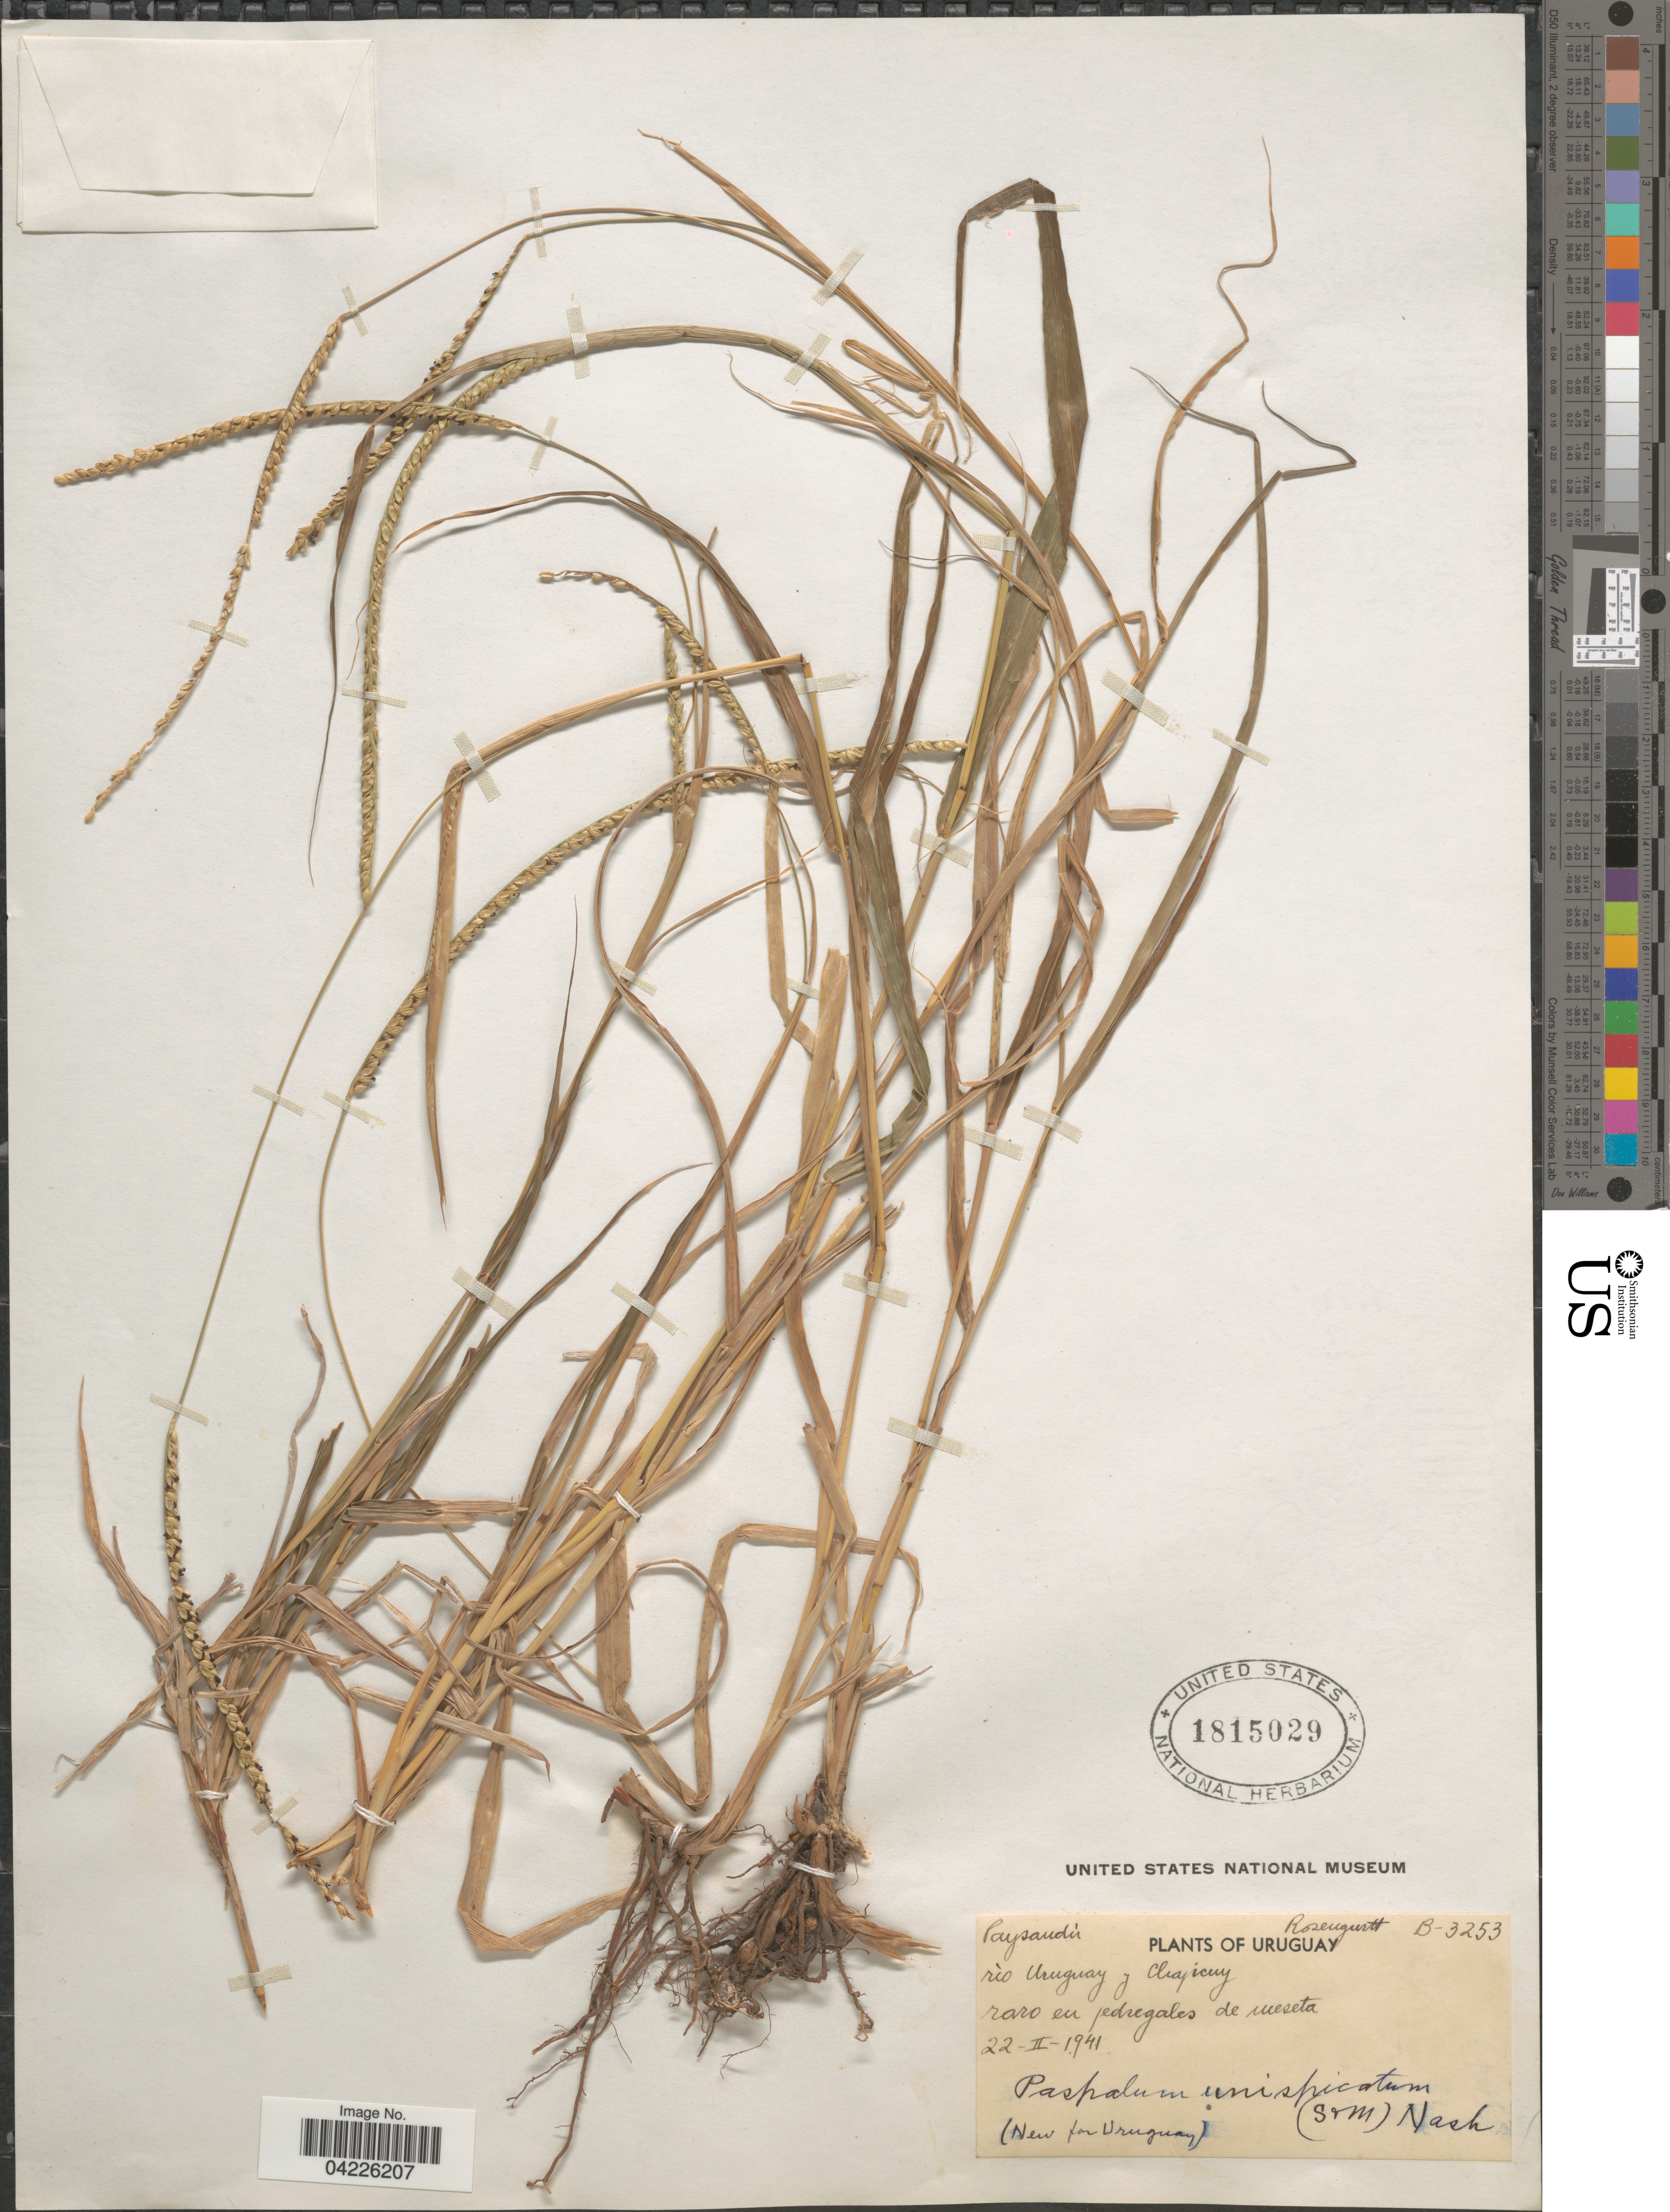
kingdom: Plantae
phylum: Tracheophyta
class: Liliopsida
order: Poales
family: Poaceae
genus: Paspalum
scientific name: Paspalum unispicatum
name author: (Scribn. & Merr.) Nash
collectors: Rosengurtt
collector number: B-3253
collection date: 1941-02-22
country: Uruguay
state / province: Paysandu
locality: Rio Uruguay y Chapicuy.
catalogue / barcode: US 1815029